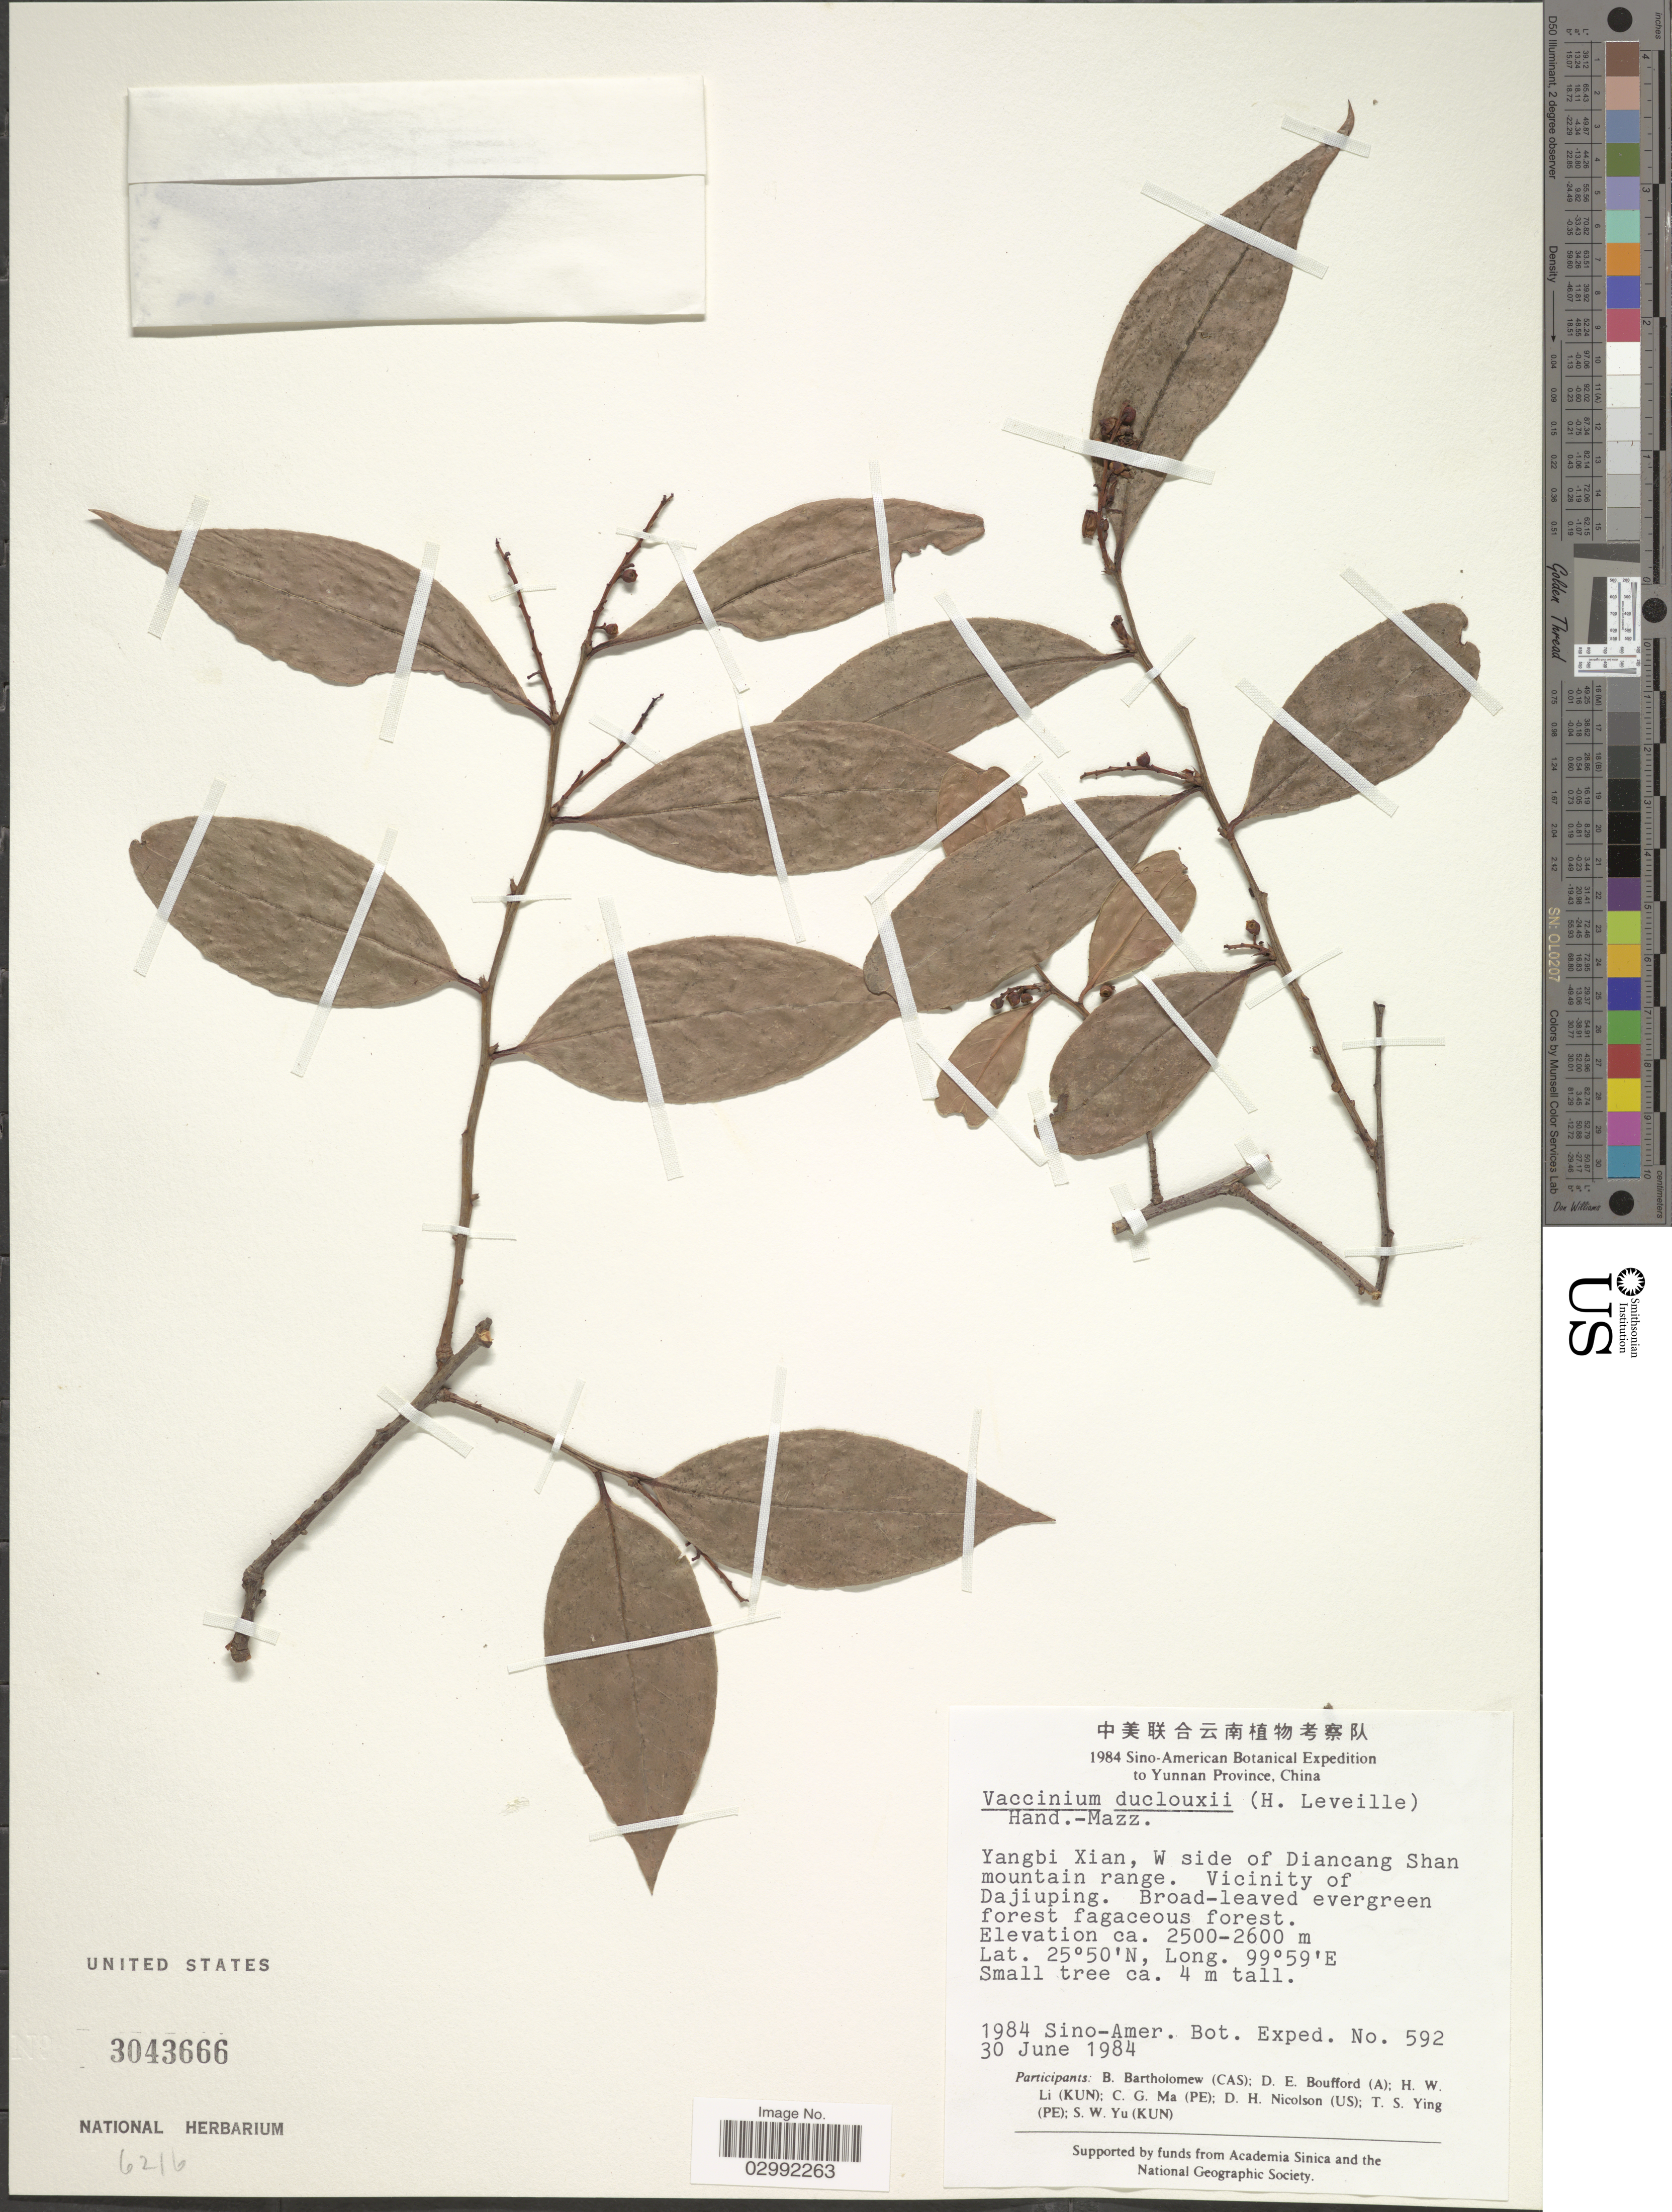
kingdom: Plantae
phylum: Tracheophyta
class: Magnoliopsida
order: Ericales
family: Ericaceae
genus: Vaccinium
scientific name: Vaccinium sprengelii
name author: (G. Don) Sleumer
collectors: Sino-Amer. Bot. Exped. 1984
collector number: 592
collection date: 1984-06-30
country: China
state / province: Yunnan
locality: Yangbi Xian, W side of Diancang Shan mountain range. Vicinity of Dajiuping.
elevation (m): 2500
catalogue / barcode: US 3043666